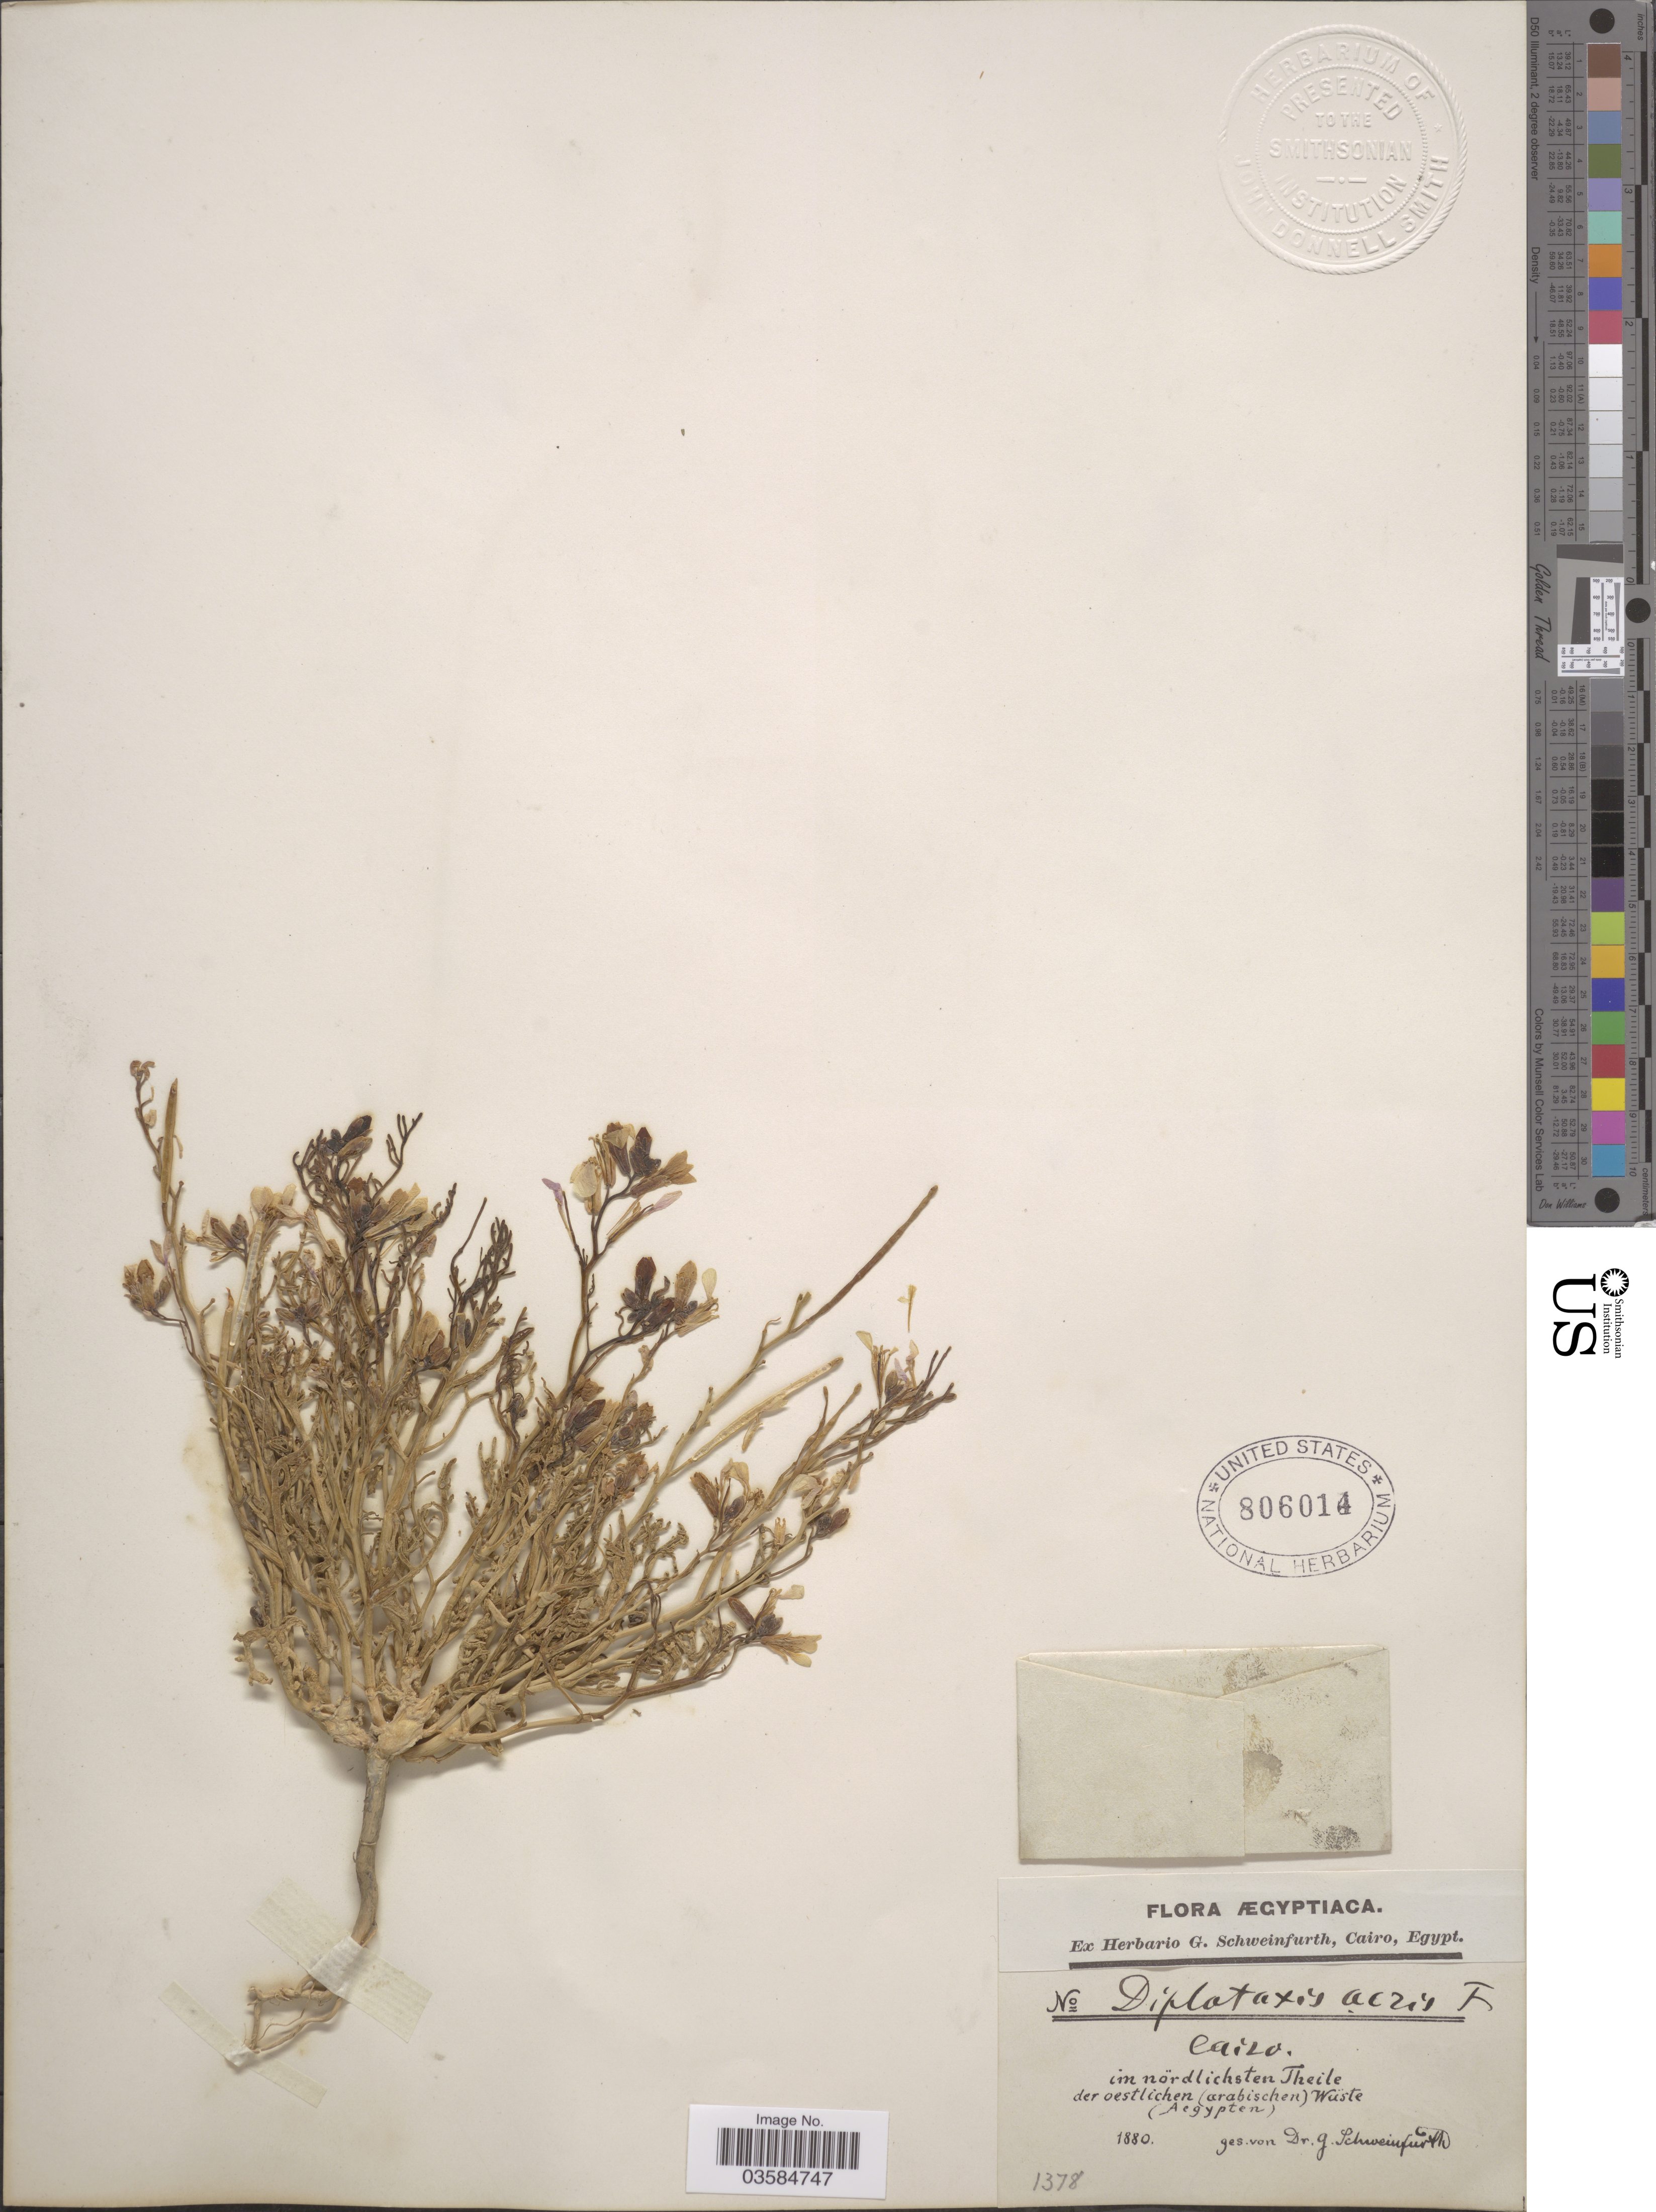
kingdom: Plantae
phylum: Tracheophyta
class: Magnoliopsida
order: Brassicales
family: Brassicaceae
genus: Diplotaxis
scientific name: Diplotaxis acris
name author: (Forssk.) Boiss.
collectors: G. A. Schweinfurth (herbarium)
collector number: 1378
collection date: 1880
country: Egypt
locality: Im Nördlichsten Theile der oestlichen (arabischen) Wüste (Aegypten).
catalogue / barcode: US 806014